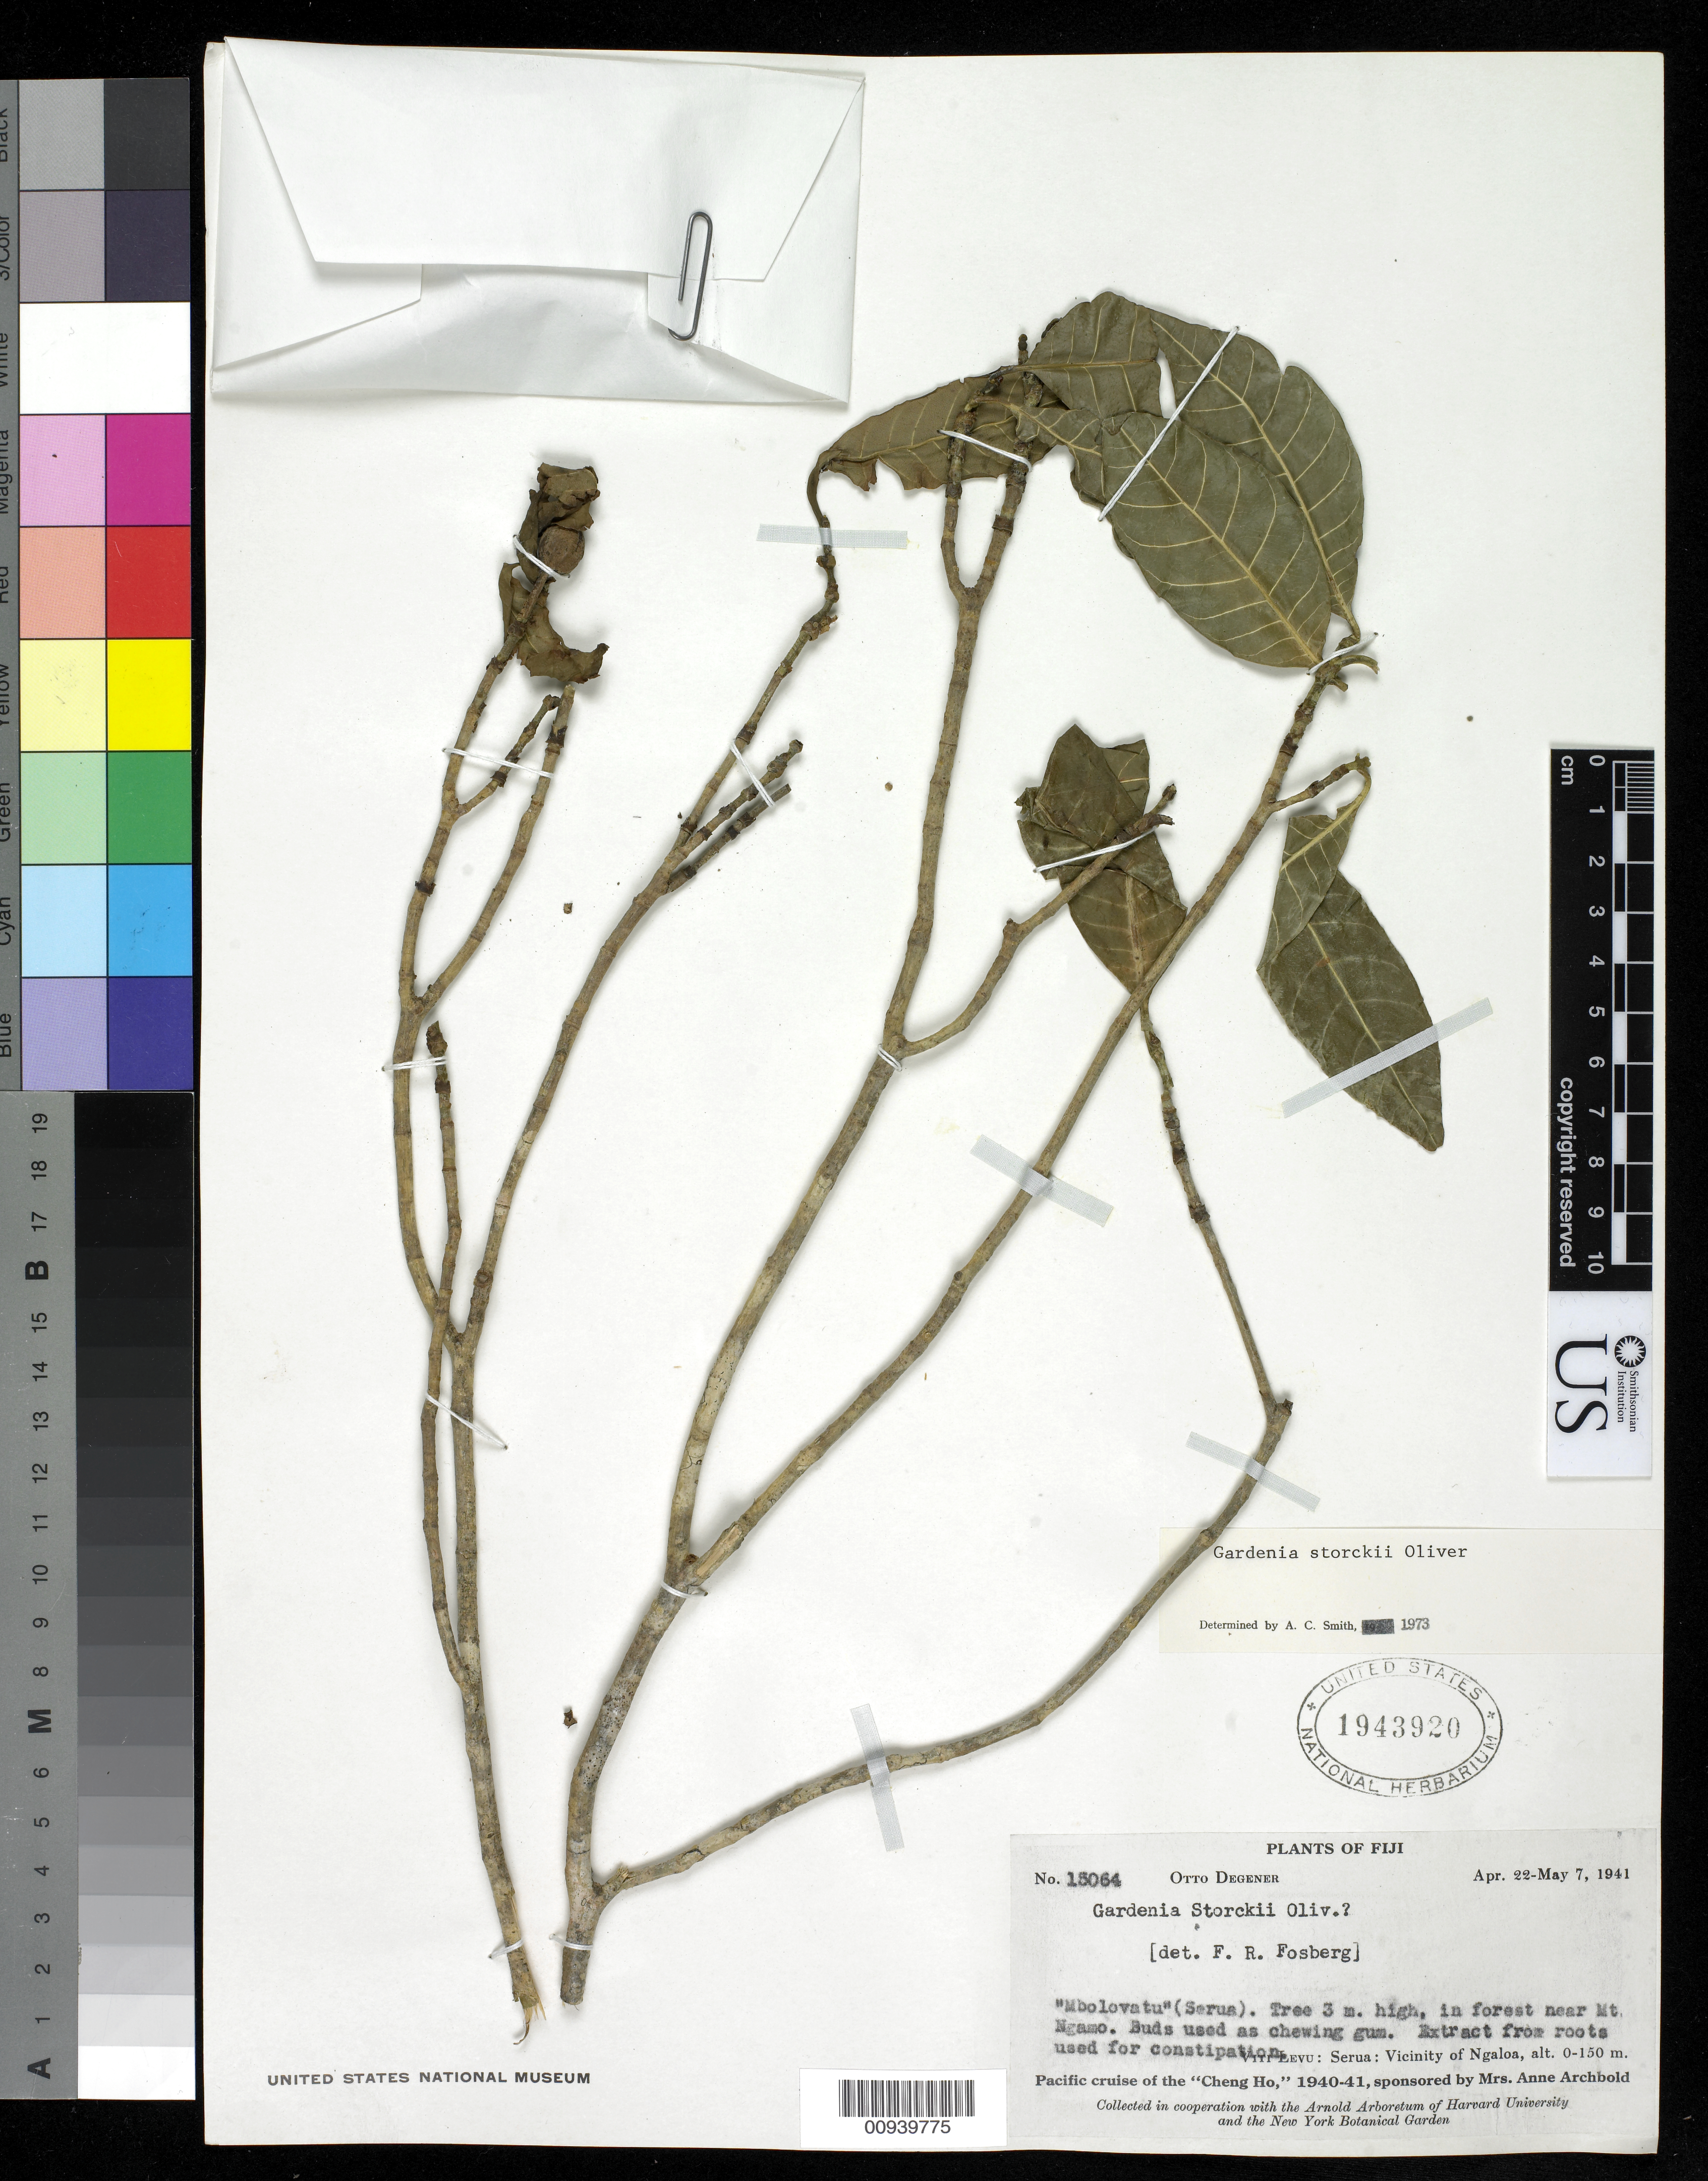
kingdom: Plantae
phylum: Tracheophyta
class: Magnoliopsida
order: Gentianales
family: Rubiaceae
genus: Gardenia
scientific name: Gardenia storckii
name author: Oliv.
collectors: O. Degener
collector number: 15064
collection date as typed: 22 Apr 1941 to 07 May 1941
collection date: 1941-04-22/1941-05-07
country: Fiji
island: Viti Levu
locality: Serua: Vicinity of Ngaloa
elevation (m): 0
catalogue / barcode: US 1943920